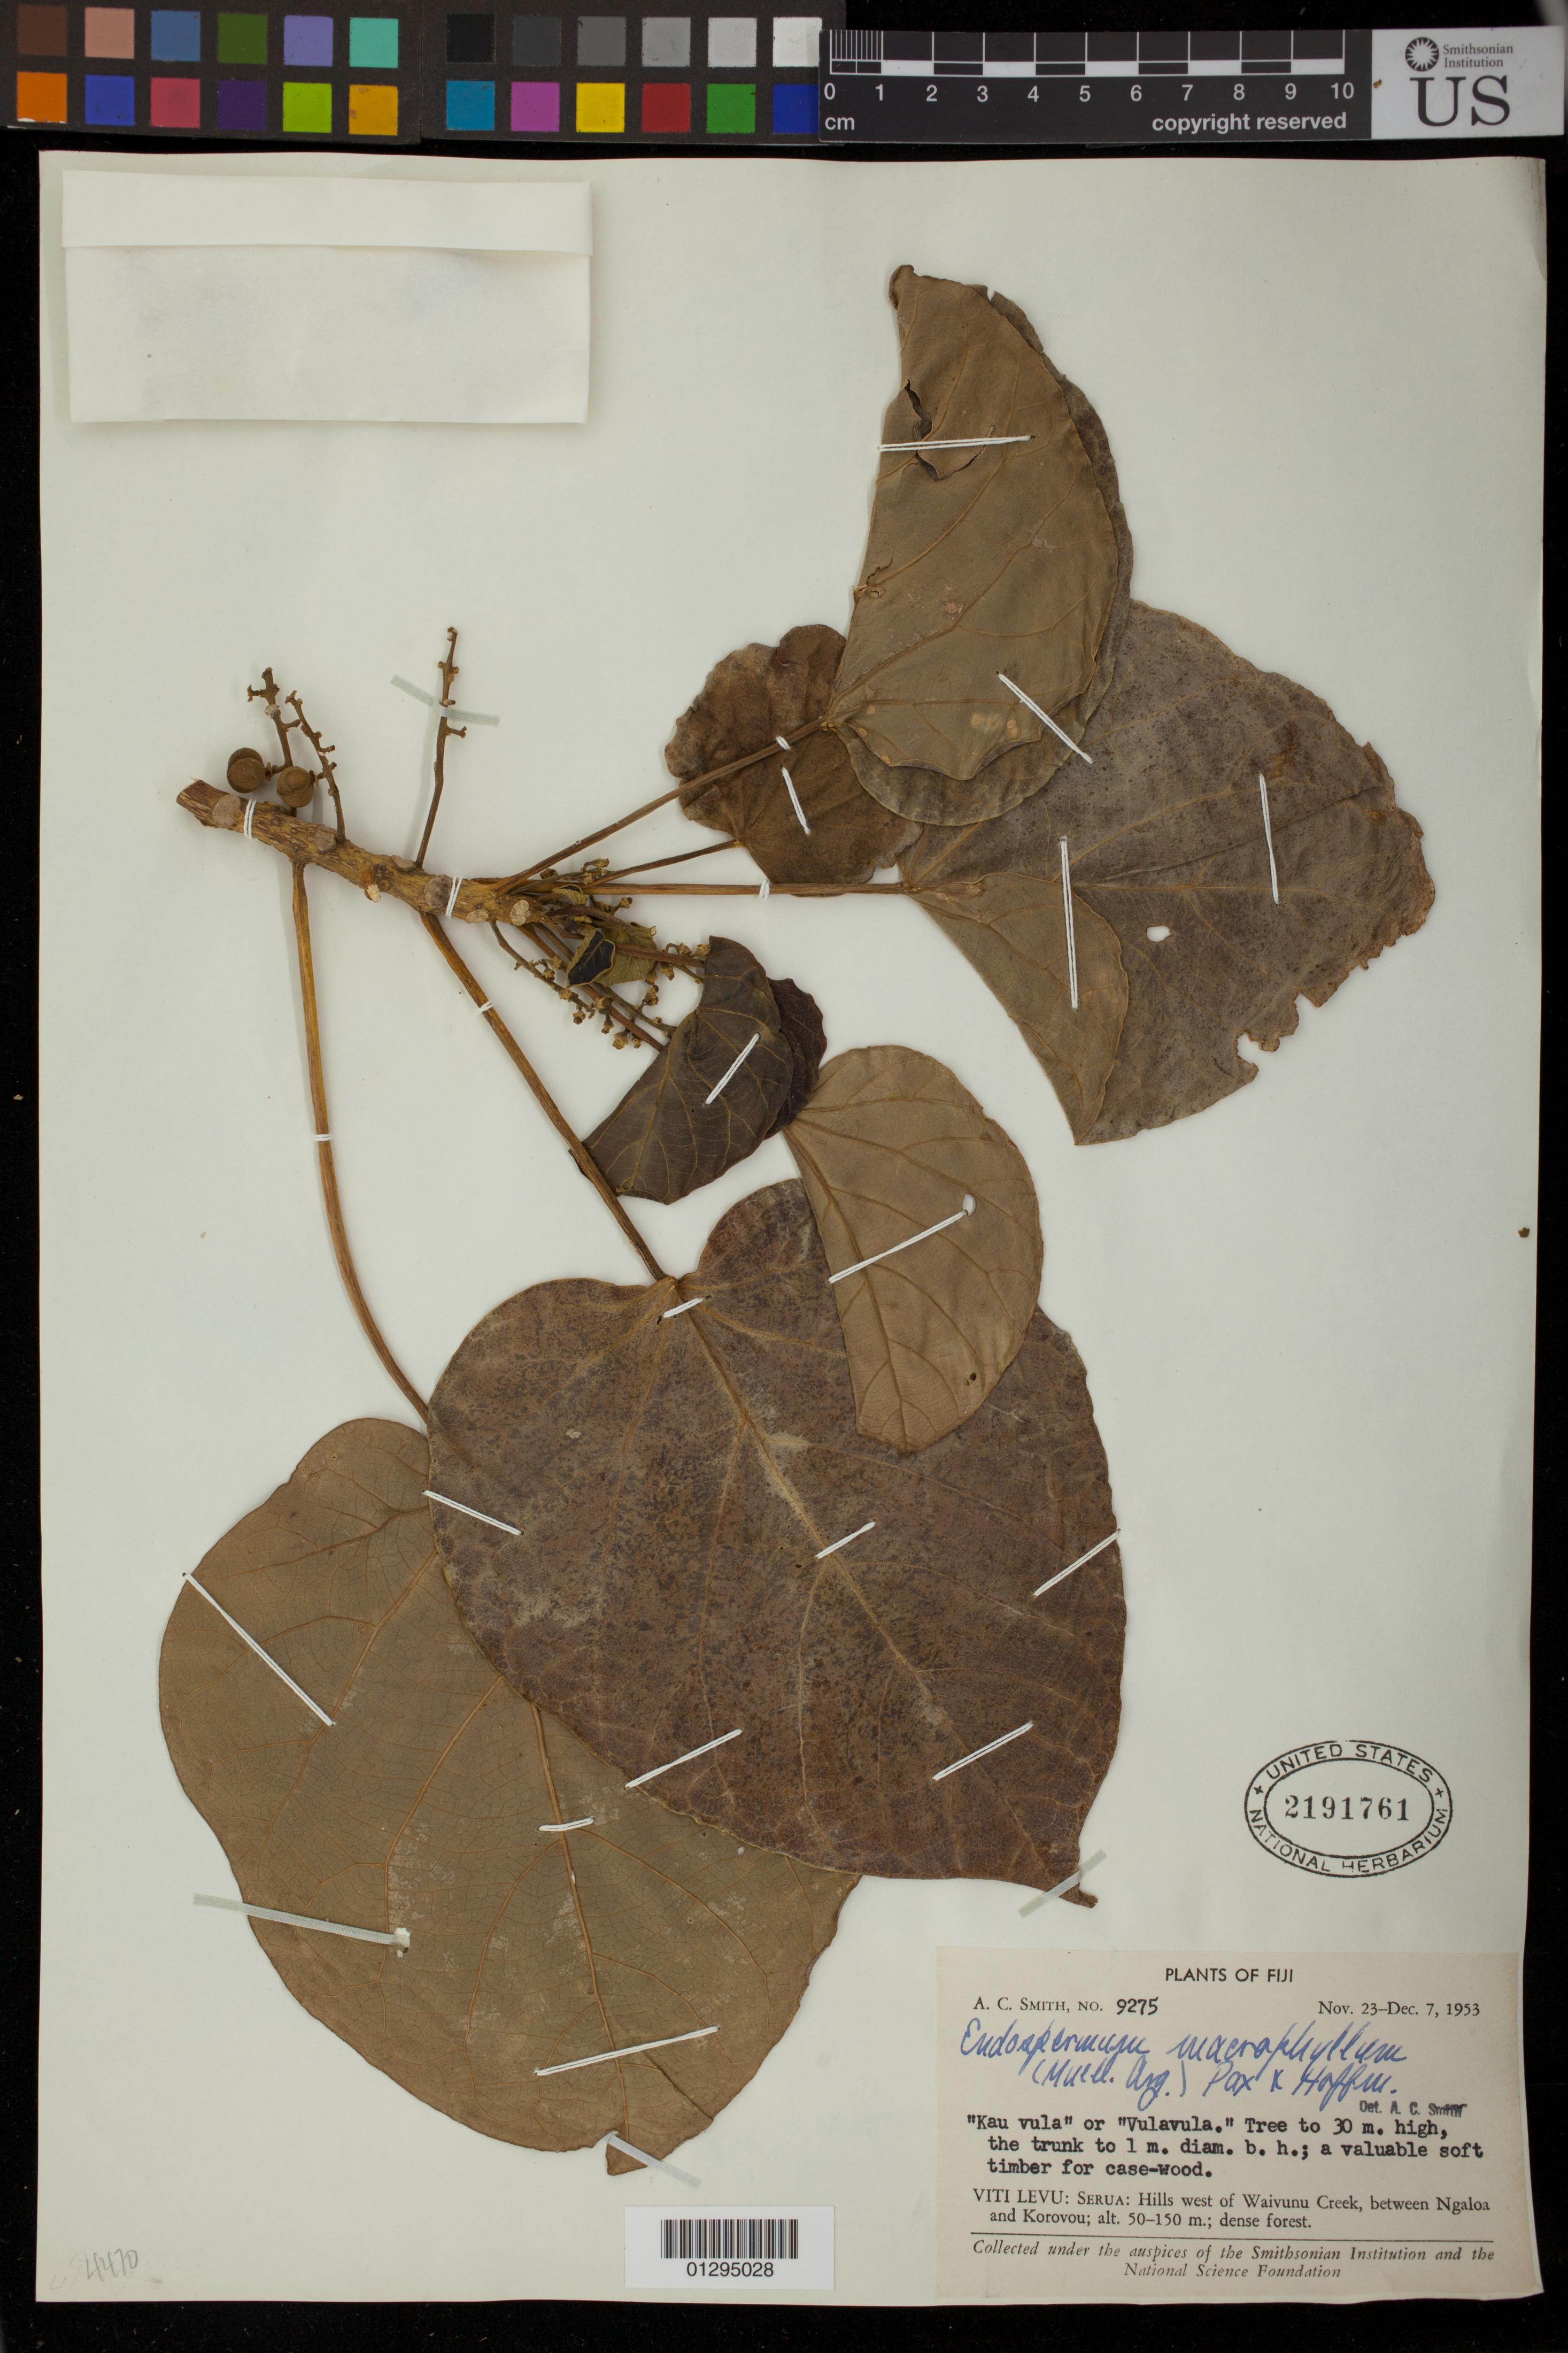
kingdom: Plantae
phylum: Tracheophyta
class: Magnoliopsida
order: Malpighiales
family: Euphorbiaceae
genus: Endospermum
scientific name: Endospermum macrophyllum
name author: (Müll. Arg.) Pax & Hoffm.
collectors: A. C. Smith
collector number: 9275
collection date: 1953-11-23/1953-12-07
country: Fiji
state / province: Northern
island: Serua Reef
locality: Viti Levu: Serua: Hills west of Waivunu Creek, between Ngaloa and Korovou.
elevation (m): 50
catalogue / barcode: US 2191761